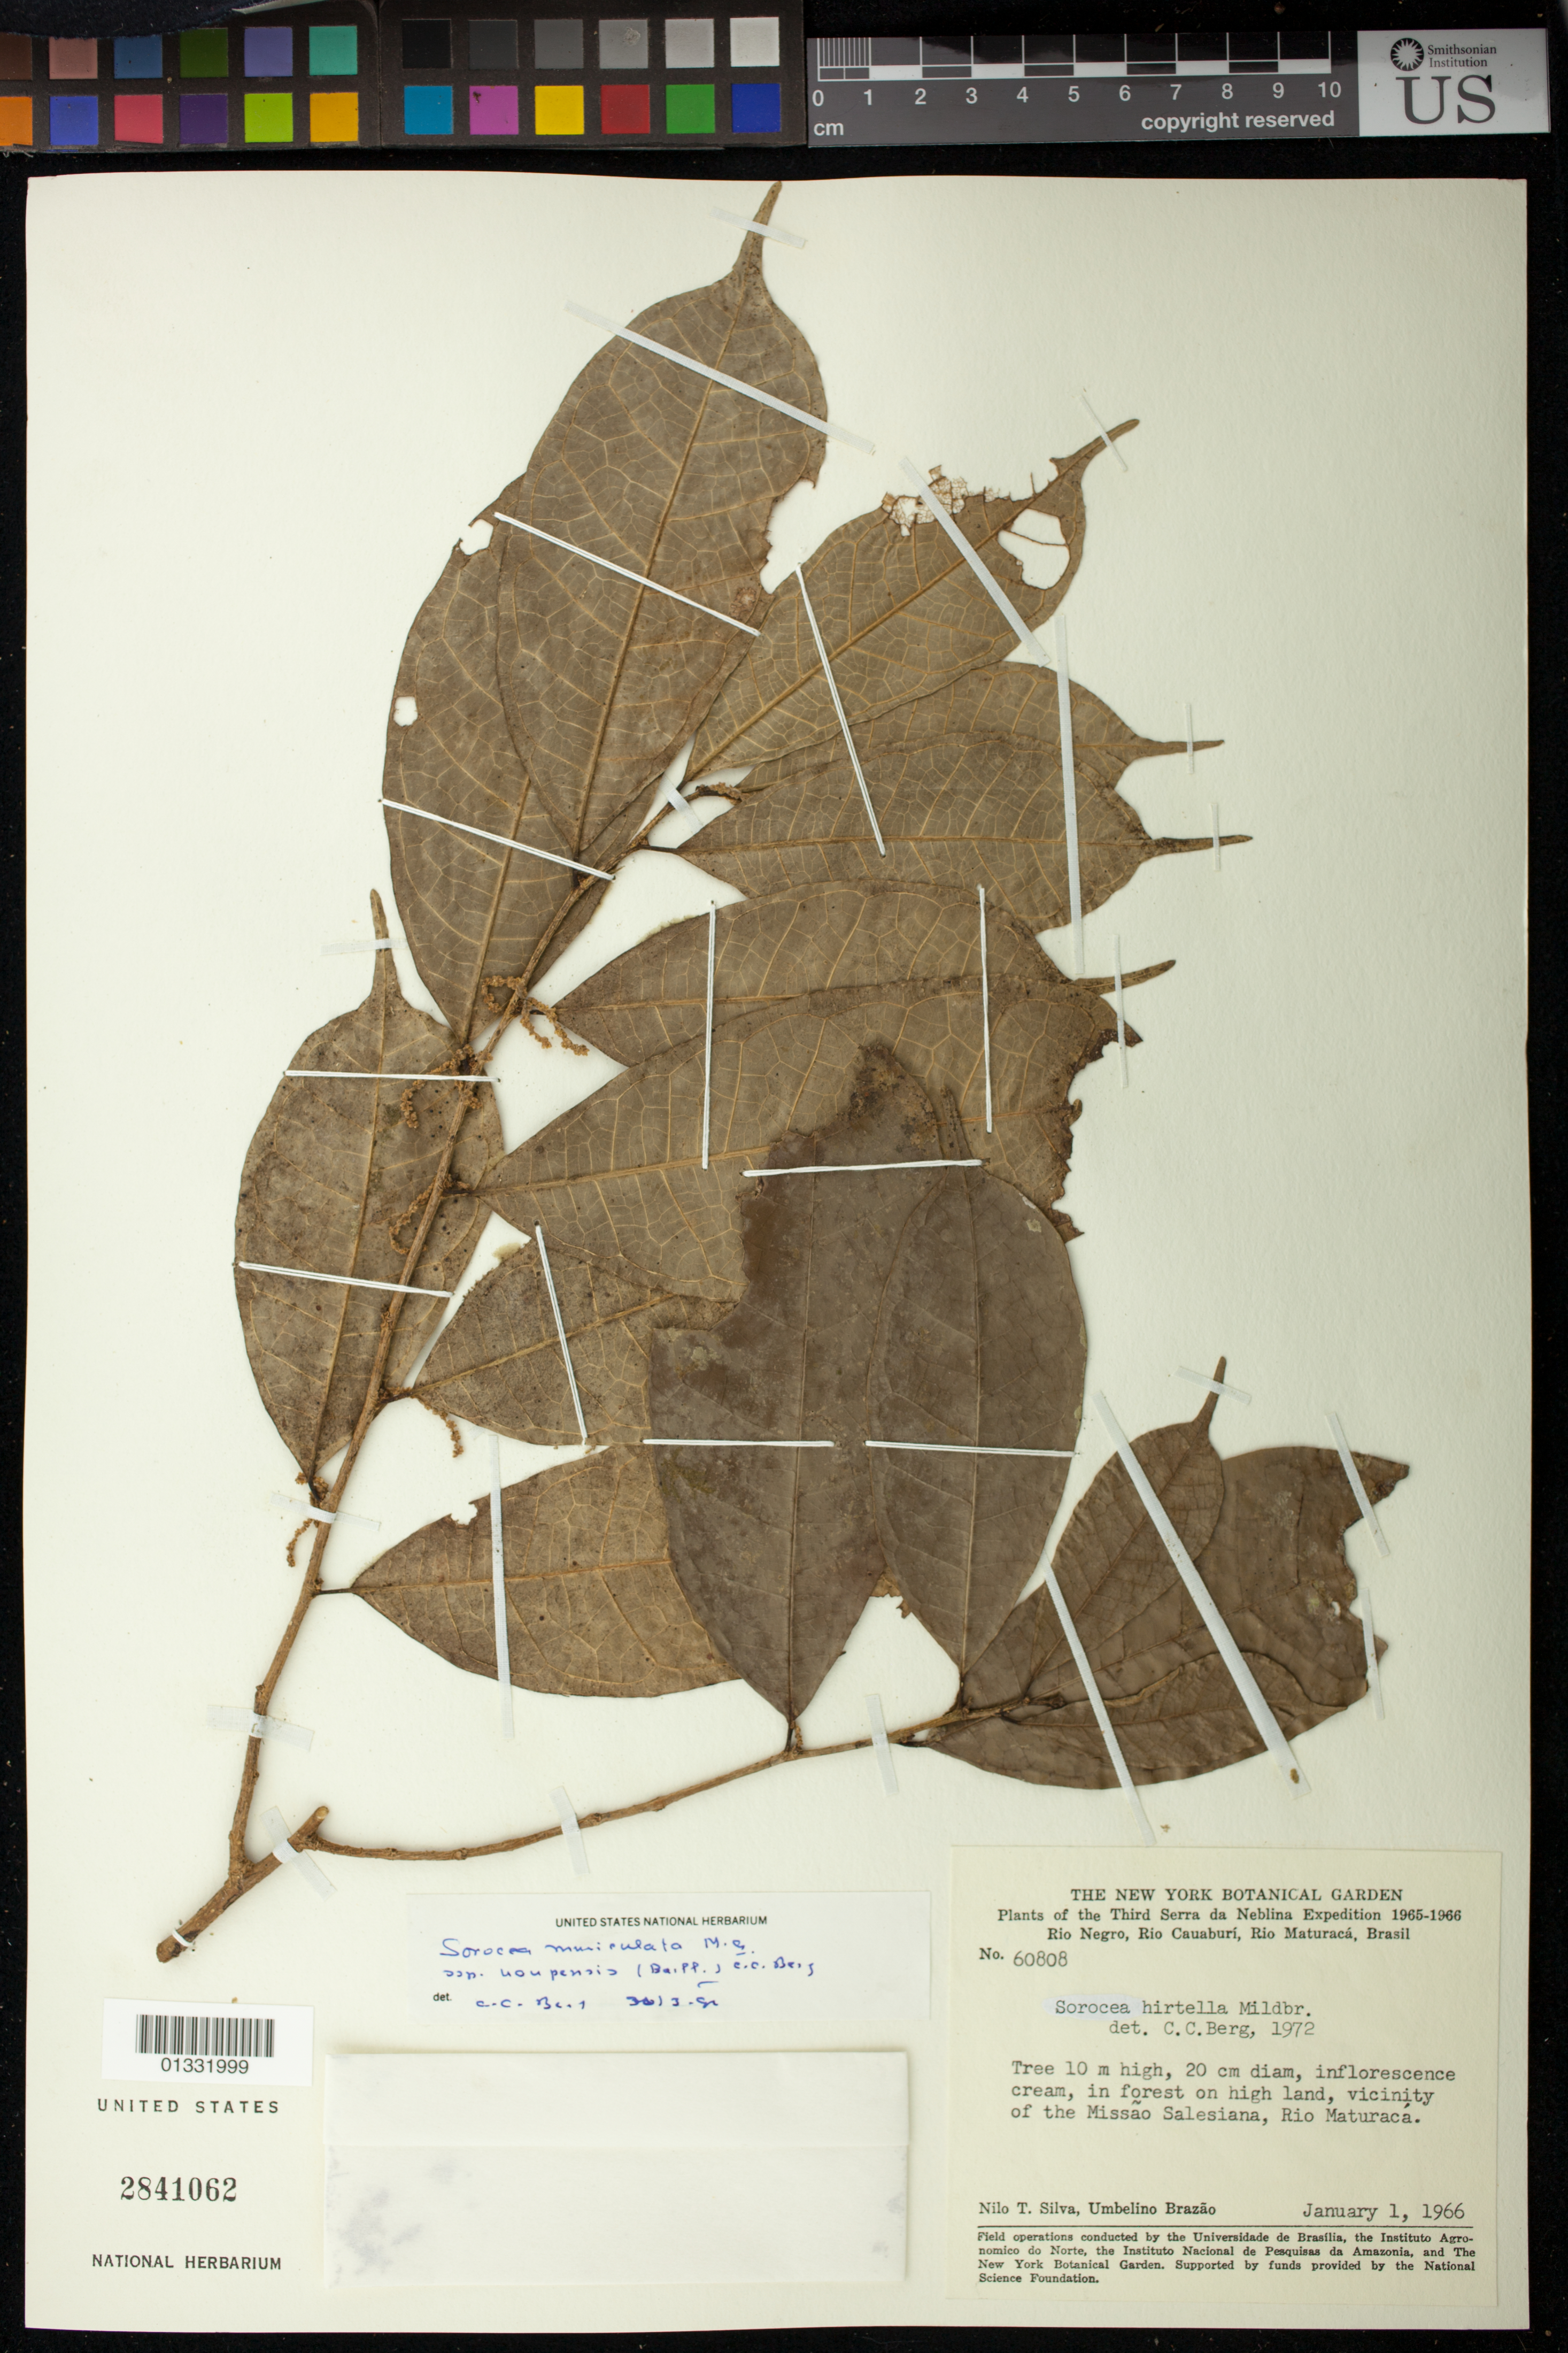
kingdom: Plantae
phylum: Tracheophyta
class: Magnoliopsida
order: Rosales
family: Moraceae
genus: Sorocea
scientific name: Sorocea muriculata subsp. uaupensis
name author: Miq.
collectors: N. T. Silva & U. Brazão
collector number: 60808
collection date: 1966-01-01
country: Brazil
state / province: Amazonas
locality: Vicinity of the Missão Salesiana, Rio Maturacá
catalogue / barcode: US 2841062